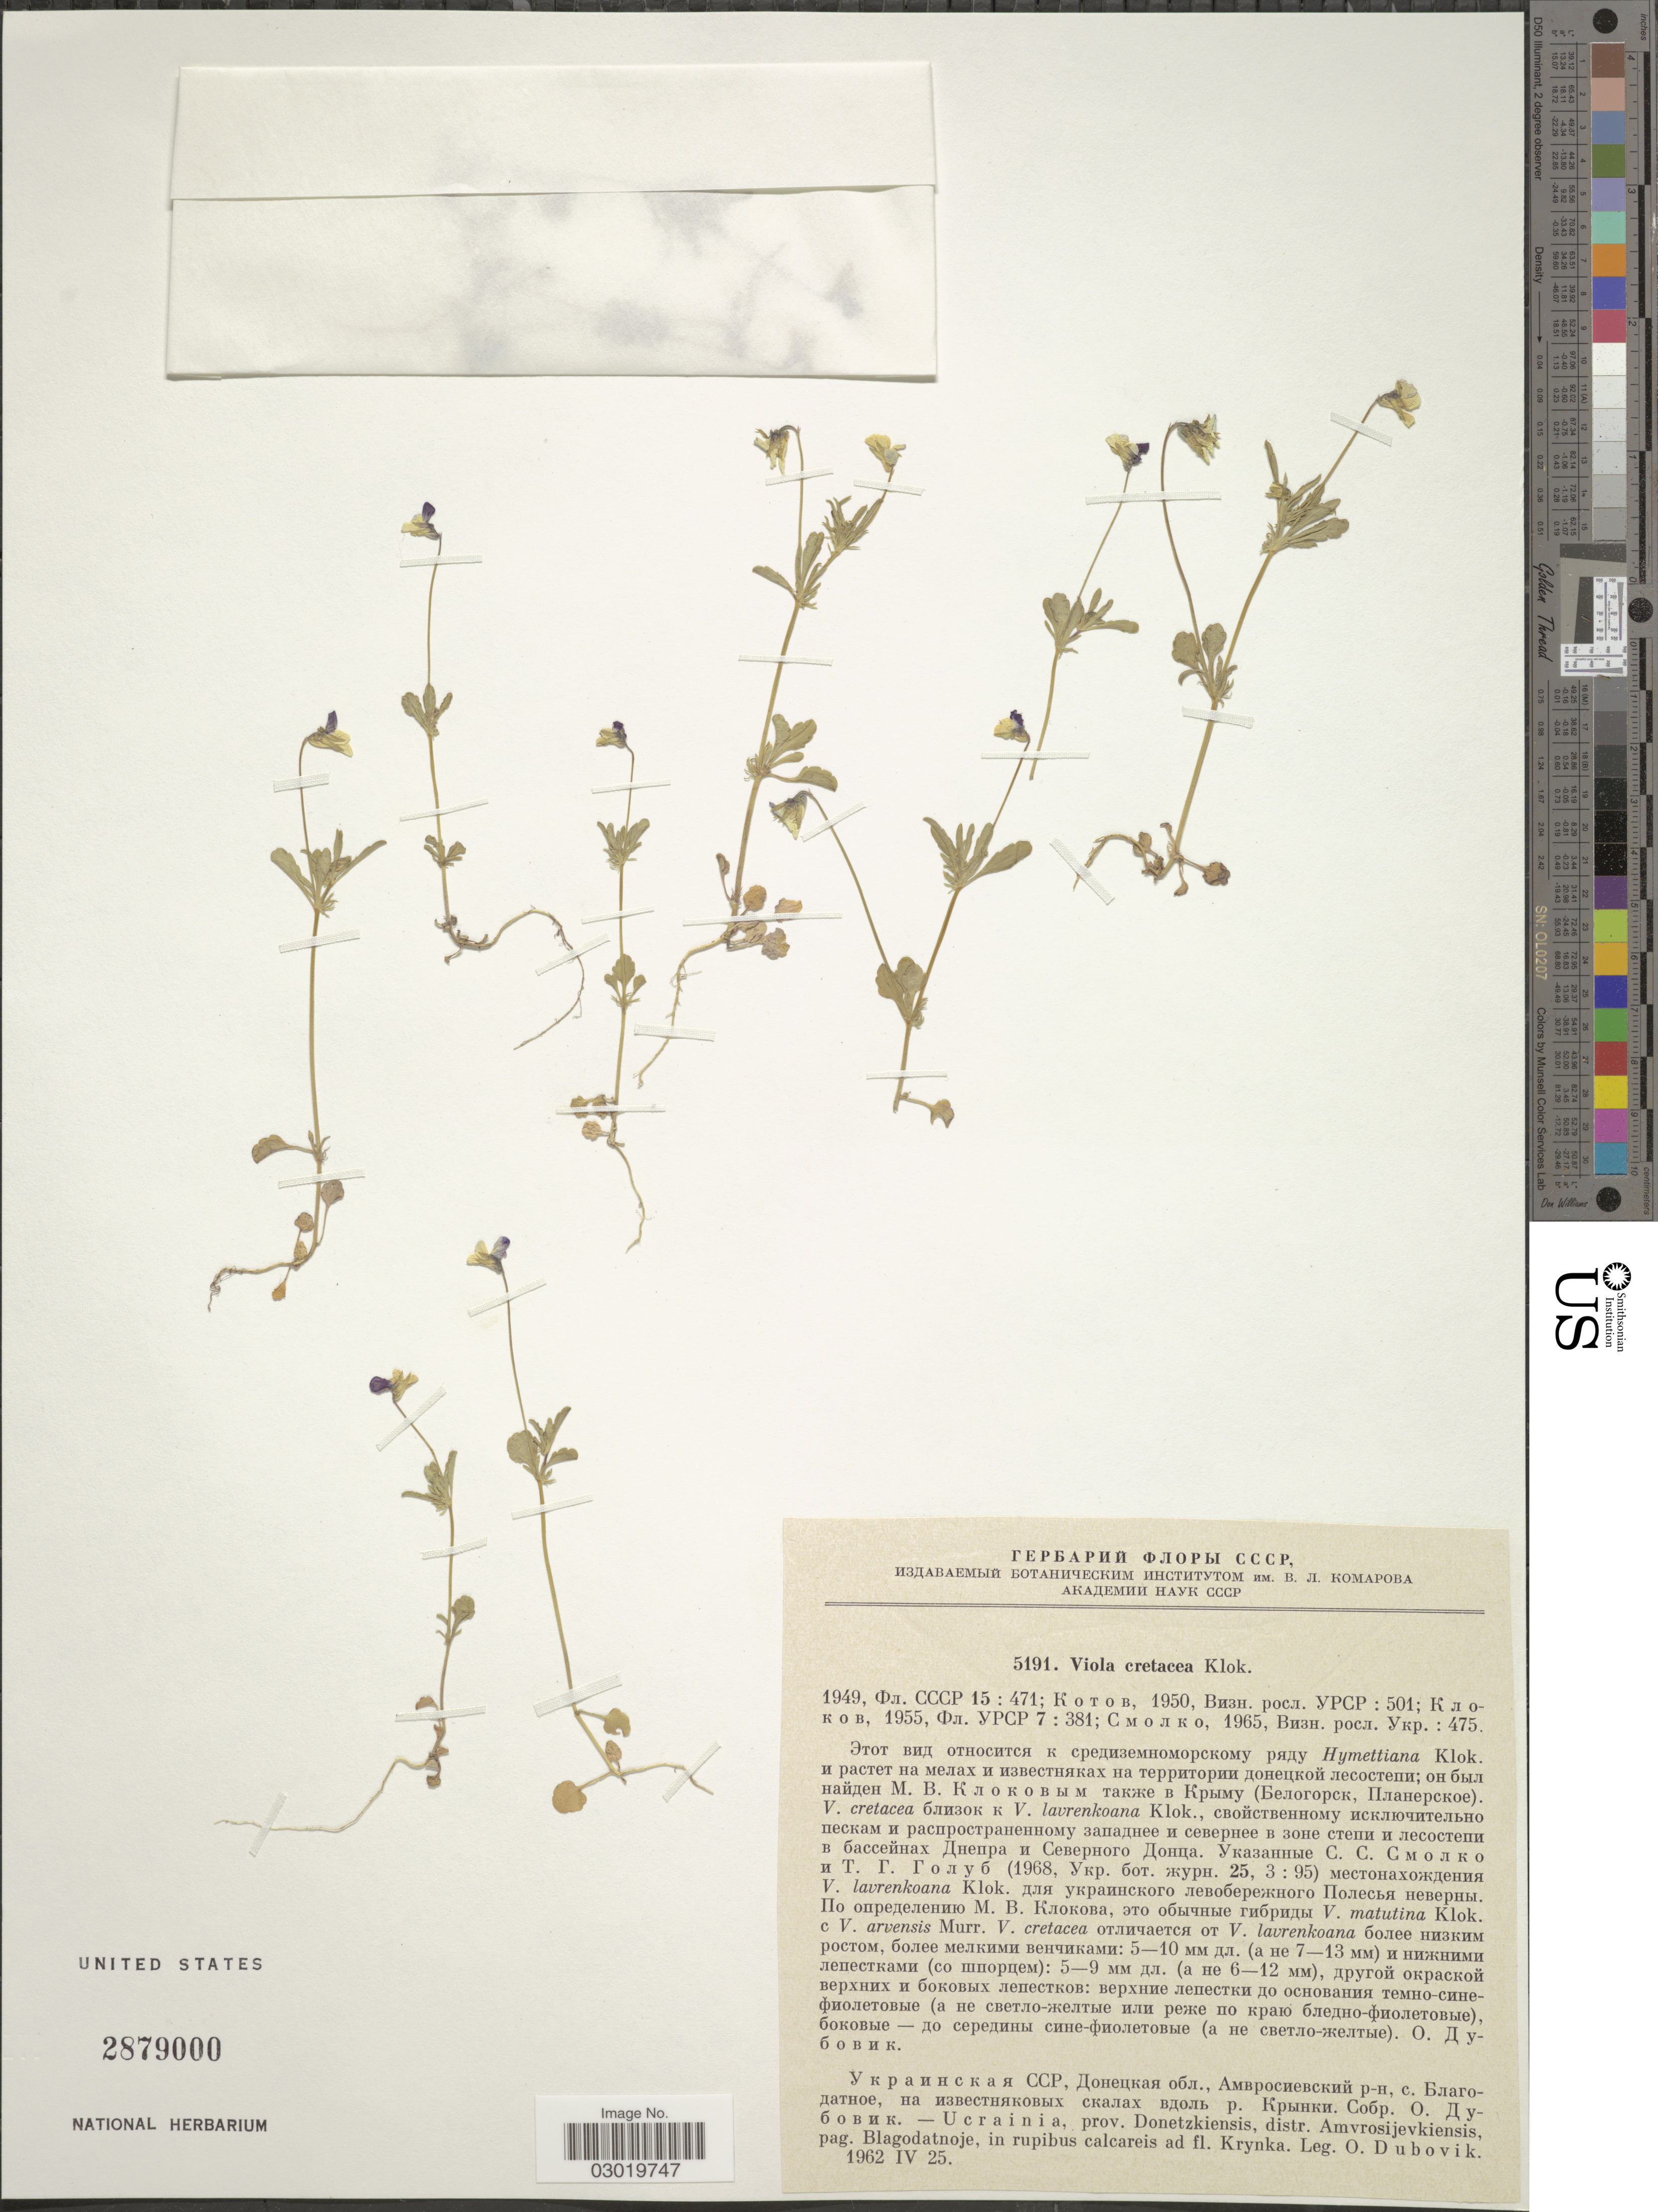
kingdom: Plantae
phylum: Tracheophyta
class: Magnoliopsida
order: Malpighiales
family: Violaceae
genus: Viola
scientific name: Viola cretacea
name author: Klokov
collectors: O. Dubovik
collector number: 5191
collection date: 1962-04-25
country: Ukraine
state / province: Donets'k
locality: Prov. Donetzkiensis, distr. Amvrosijevkiensis, pag. Blagodatnoje, in rupibus calcareis ad fl. Krynka.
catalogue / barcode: US 2879000